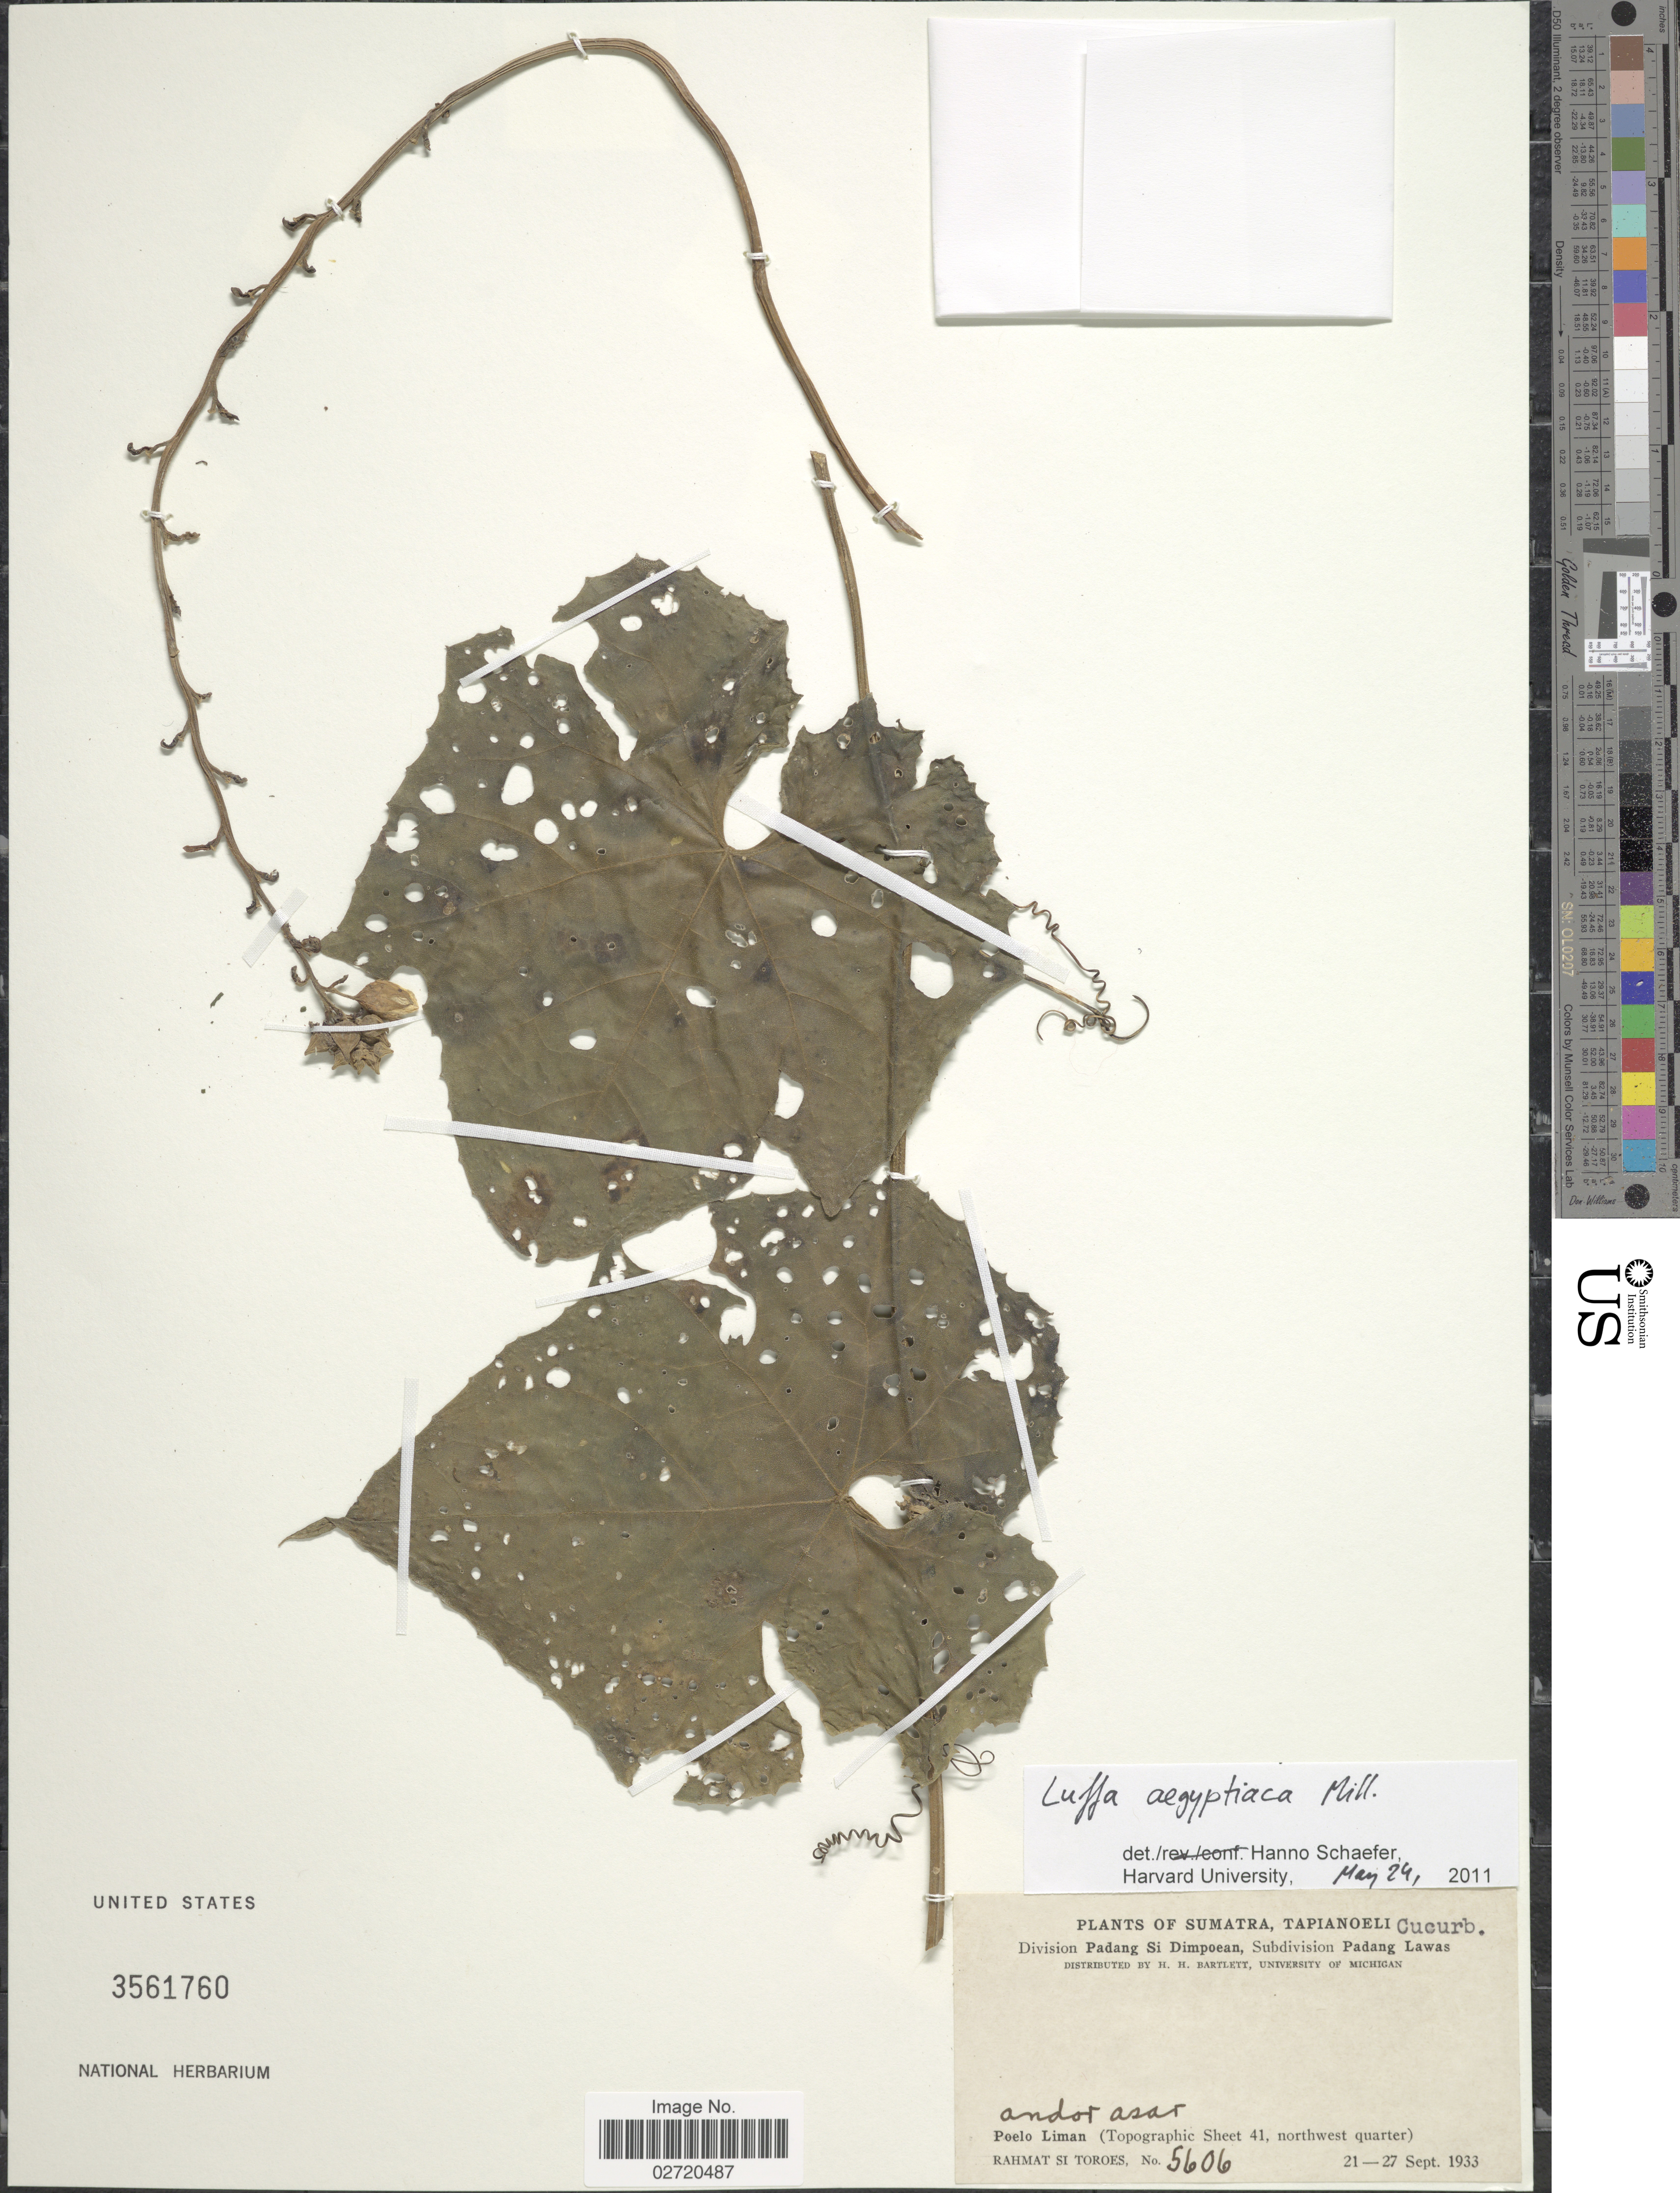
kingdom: Plantae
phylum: Tracheophyta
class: Magnoliopsida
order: Cucurbitales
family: Cucurbitaceae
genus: Luffa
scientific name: Luffa aegyptiaca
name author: Mill.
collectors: Rahmat Si Boeea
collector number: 5606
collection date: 1933-09-21/1933-09-27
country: Indonesia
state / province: Sumatra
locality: Sumatra, Tapianoeli, Padang Si Dimpoean, Padang Lawas, Andor asar, Poelo Liman (Topographic Sheet 41, northwest quarter)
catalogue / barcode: US 3561760